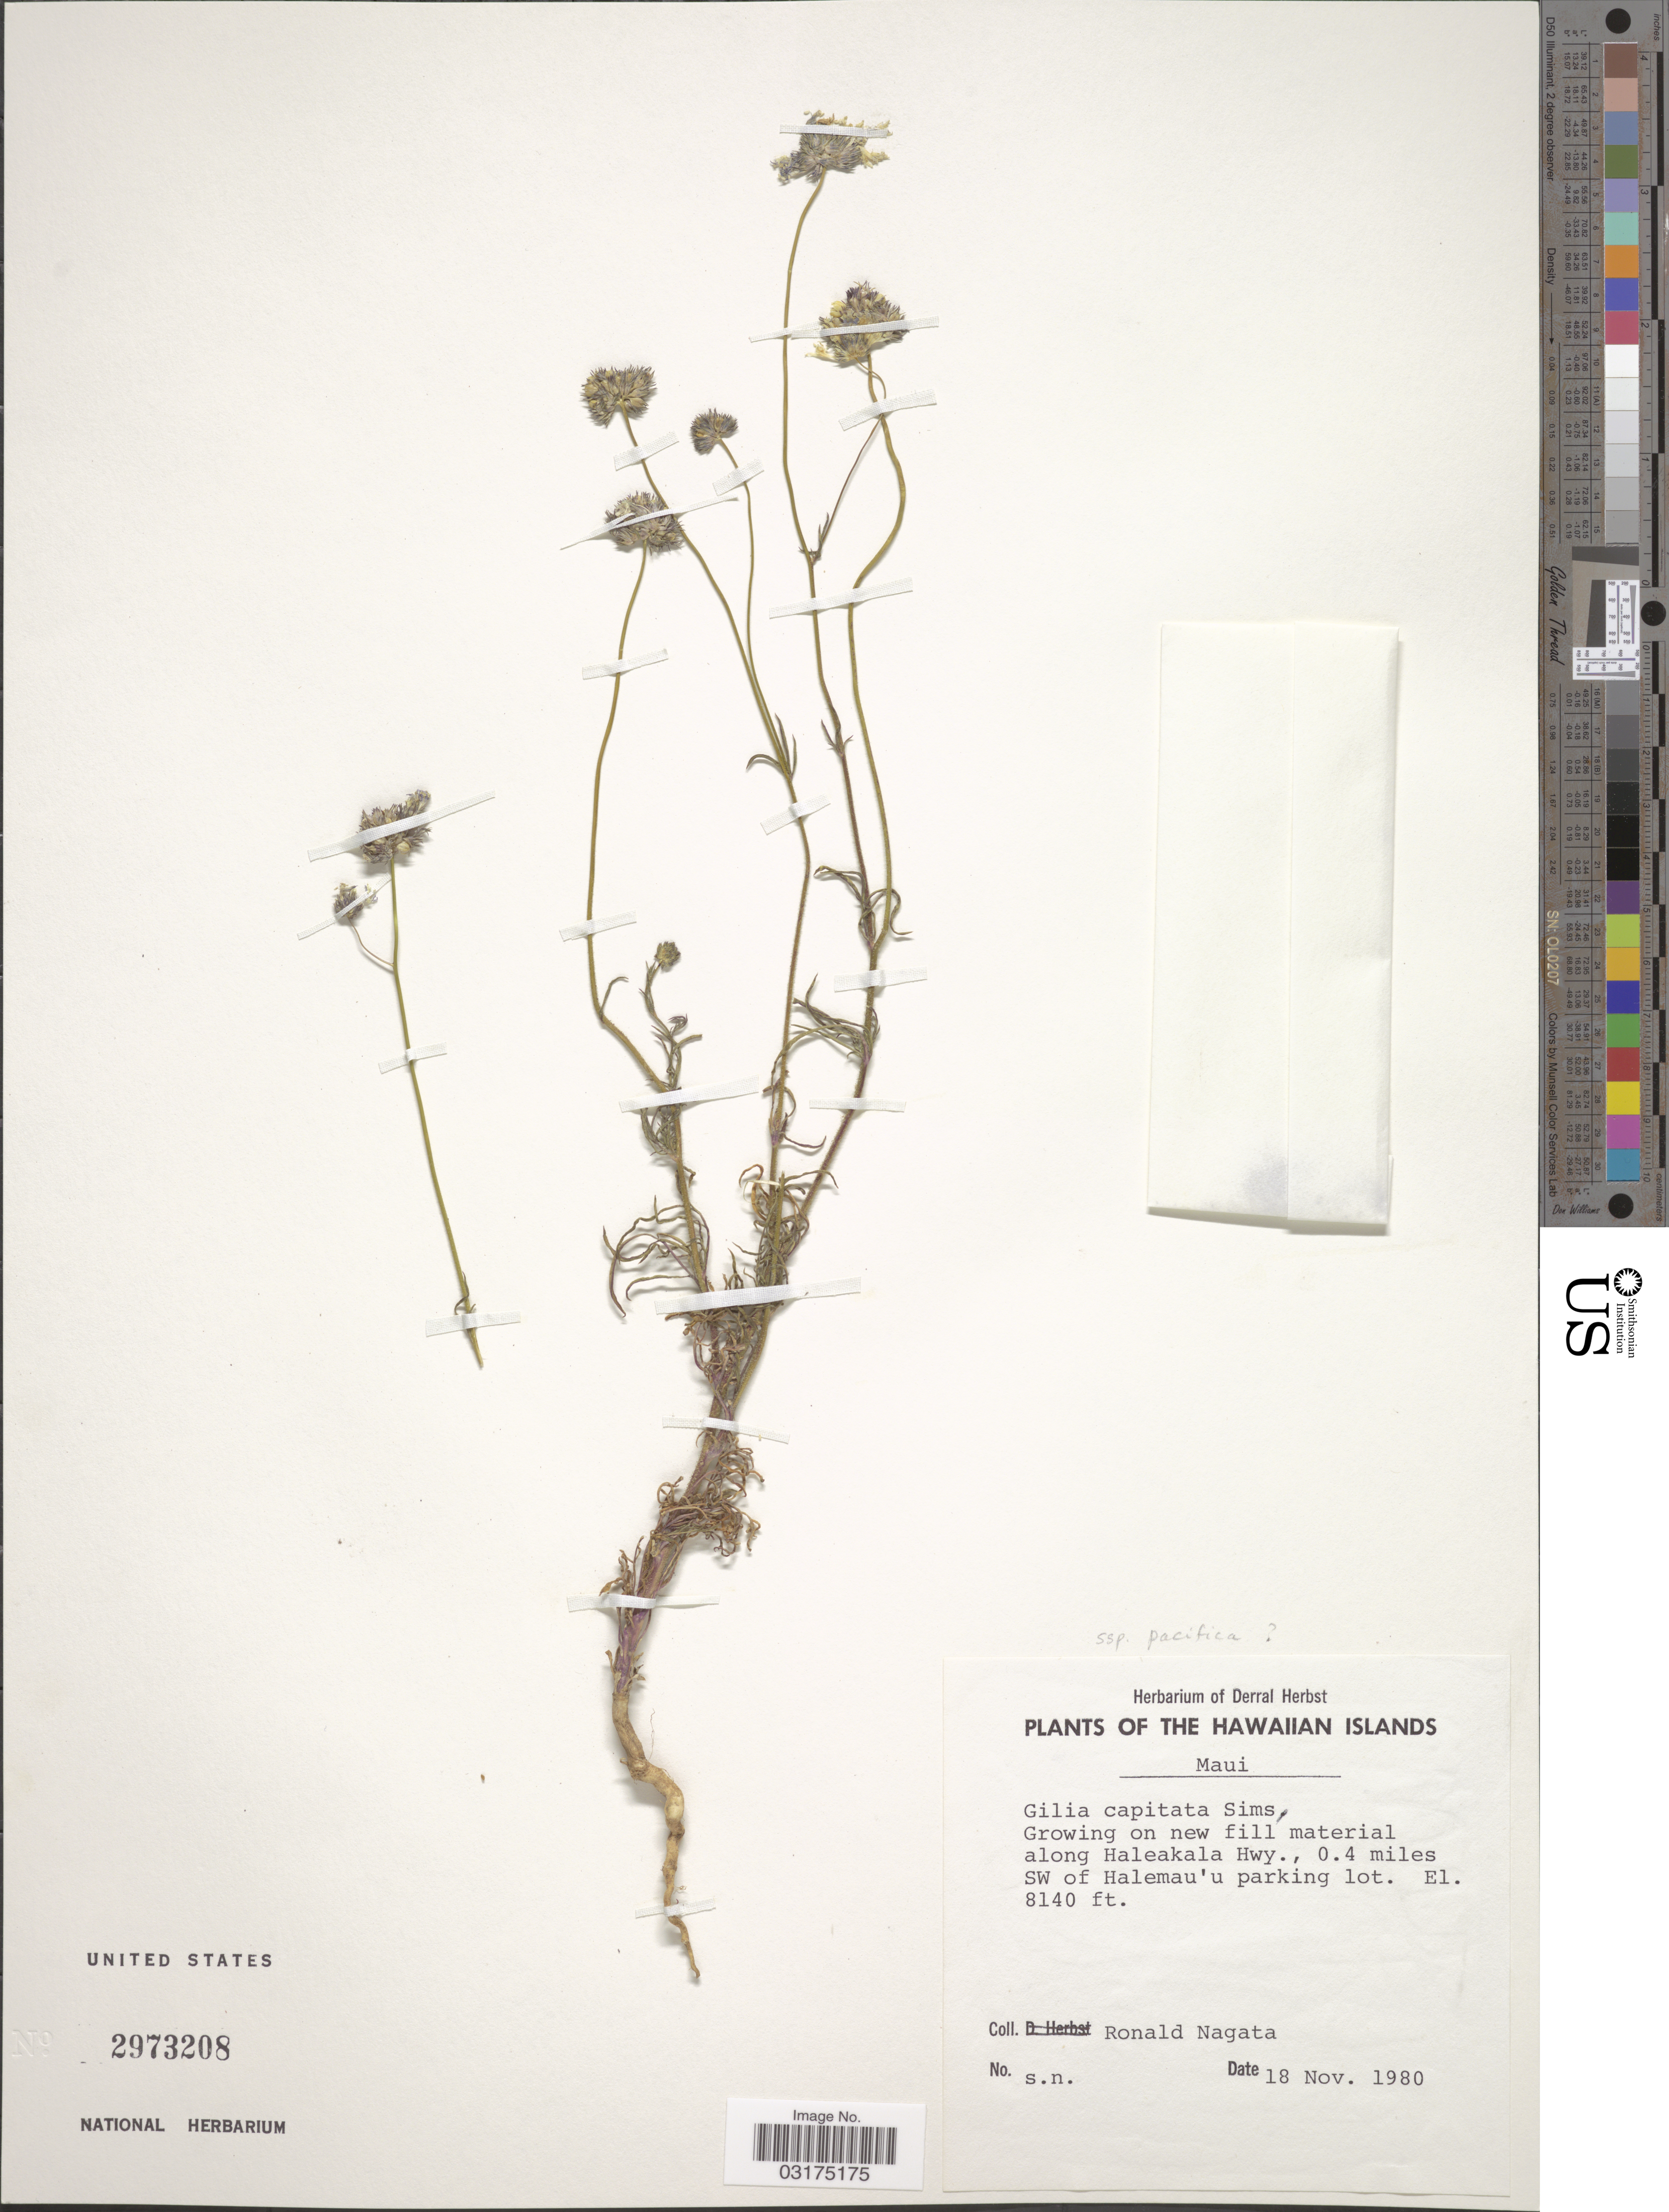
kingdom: Plantae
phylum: Tracheophyta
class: Magnoliopsida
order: Ericales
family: Polemoniaceae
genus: Gilia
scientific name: Gilia capitata subsp. pacifica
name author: V.E. Grant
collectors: R. Nagata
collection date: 1980-11-18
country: United States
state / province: Hawaii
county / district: Maui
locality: The Hawaiian Islands, Maui, Growing on new fill material along Haleakala Hwy., 0.4 miles SW of Halemau'u parking lot.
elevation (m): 2481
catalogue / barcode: US 2973208